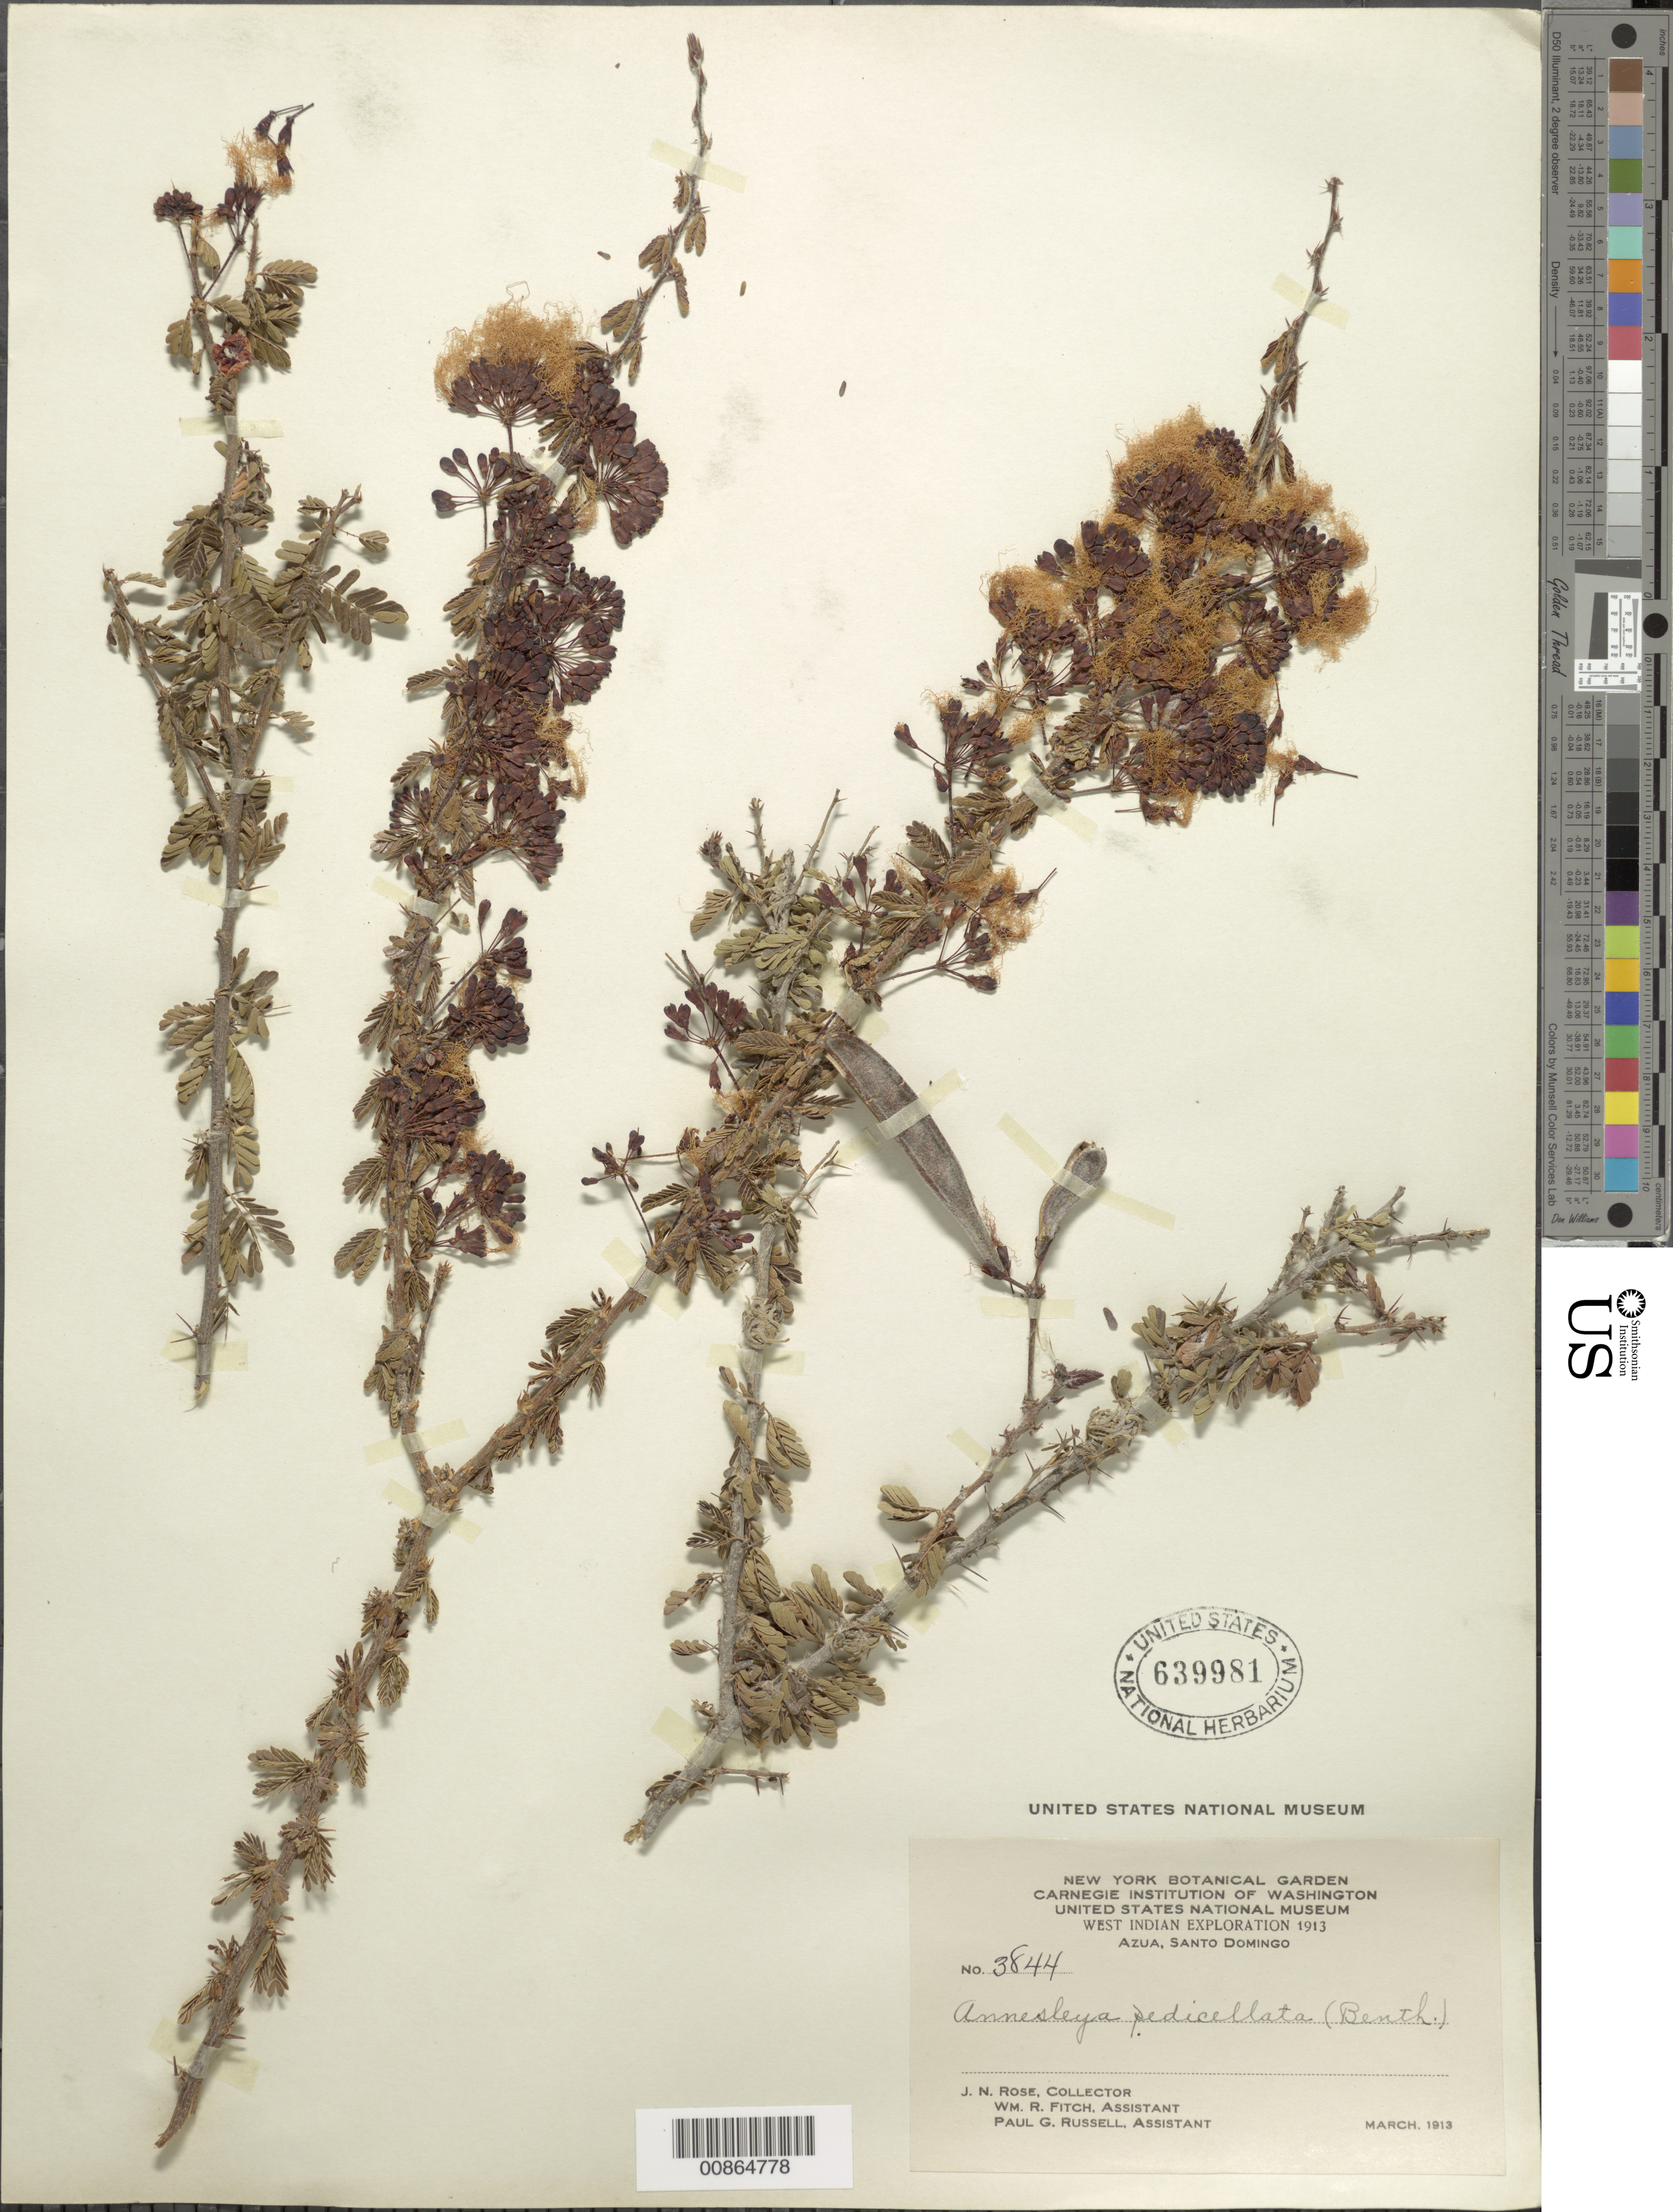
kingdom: Plantae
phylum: Tracheophyta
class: Magnoliopsida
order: Fabales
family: Fabaceae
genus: Calliandra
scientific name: Calliandra pedicellata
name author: Benth.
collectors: J. N. Rose, W. R. Fitch & P. G. Russell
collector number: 3844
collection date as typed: Mar 1913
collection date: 1913-03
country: Dominican Republic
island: Hispaniola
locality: Azua, Santo Domingo.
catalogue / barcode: US 639981